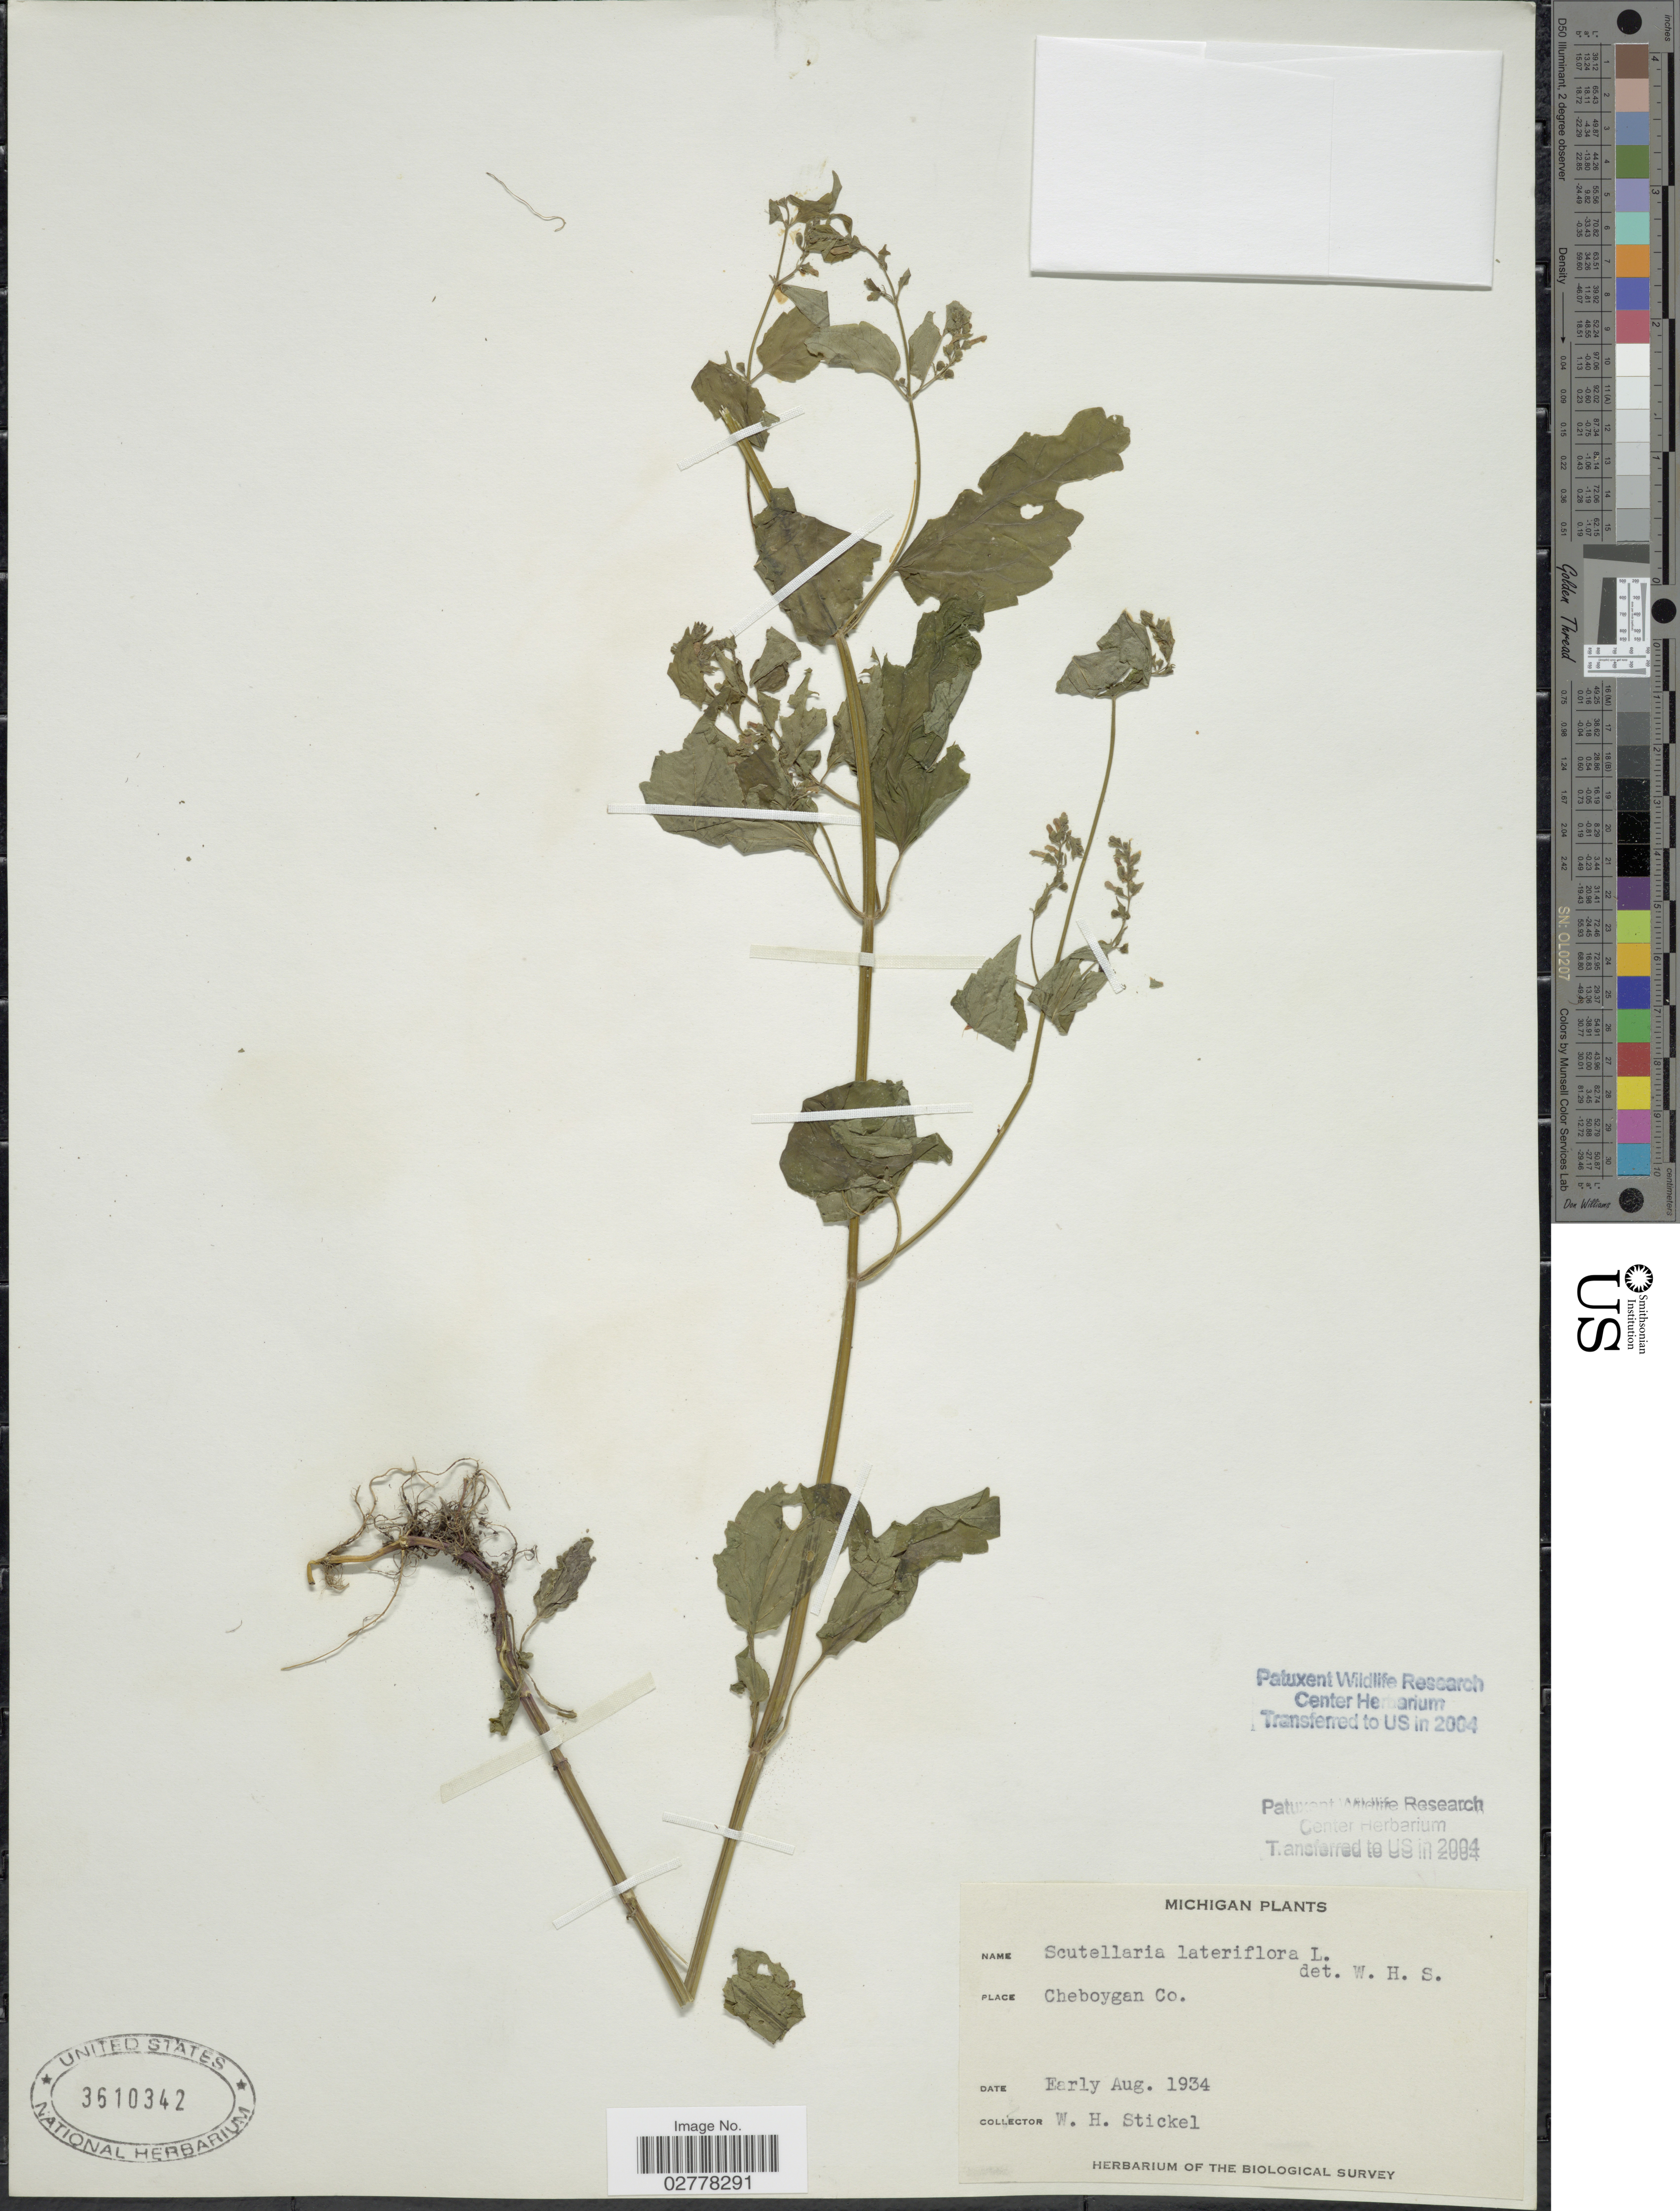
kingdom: Plantae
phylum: Tracheophyta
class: Magnoliopsida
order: Lamiales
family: Lamiaceae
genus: Scutellaria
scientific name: Scutellaria lateriflora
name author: L.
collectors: W. Stickel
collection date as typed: Early Aug. 1934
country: United States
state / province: Michigan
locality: Cheboygan Co.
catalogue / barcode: US 3610342